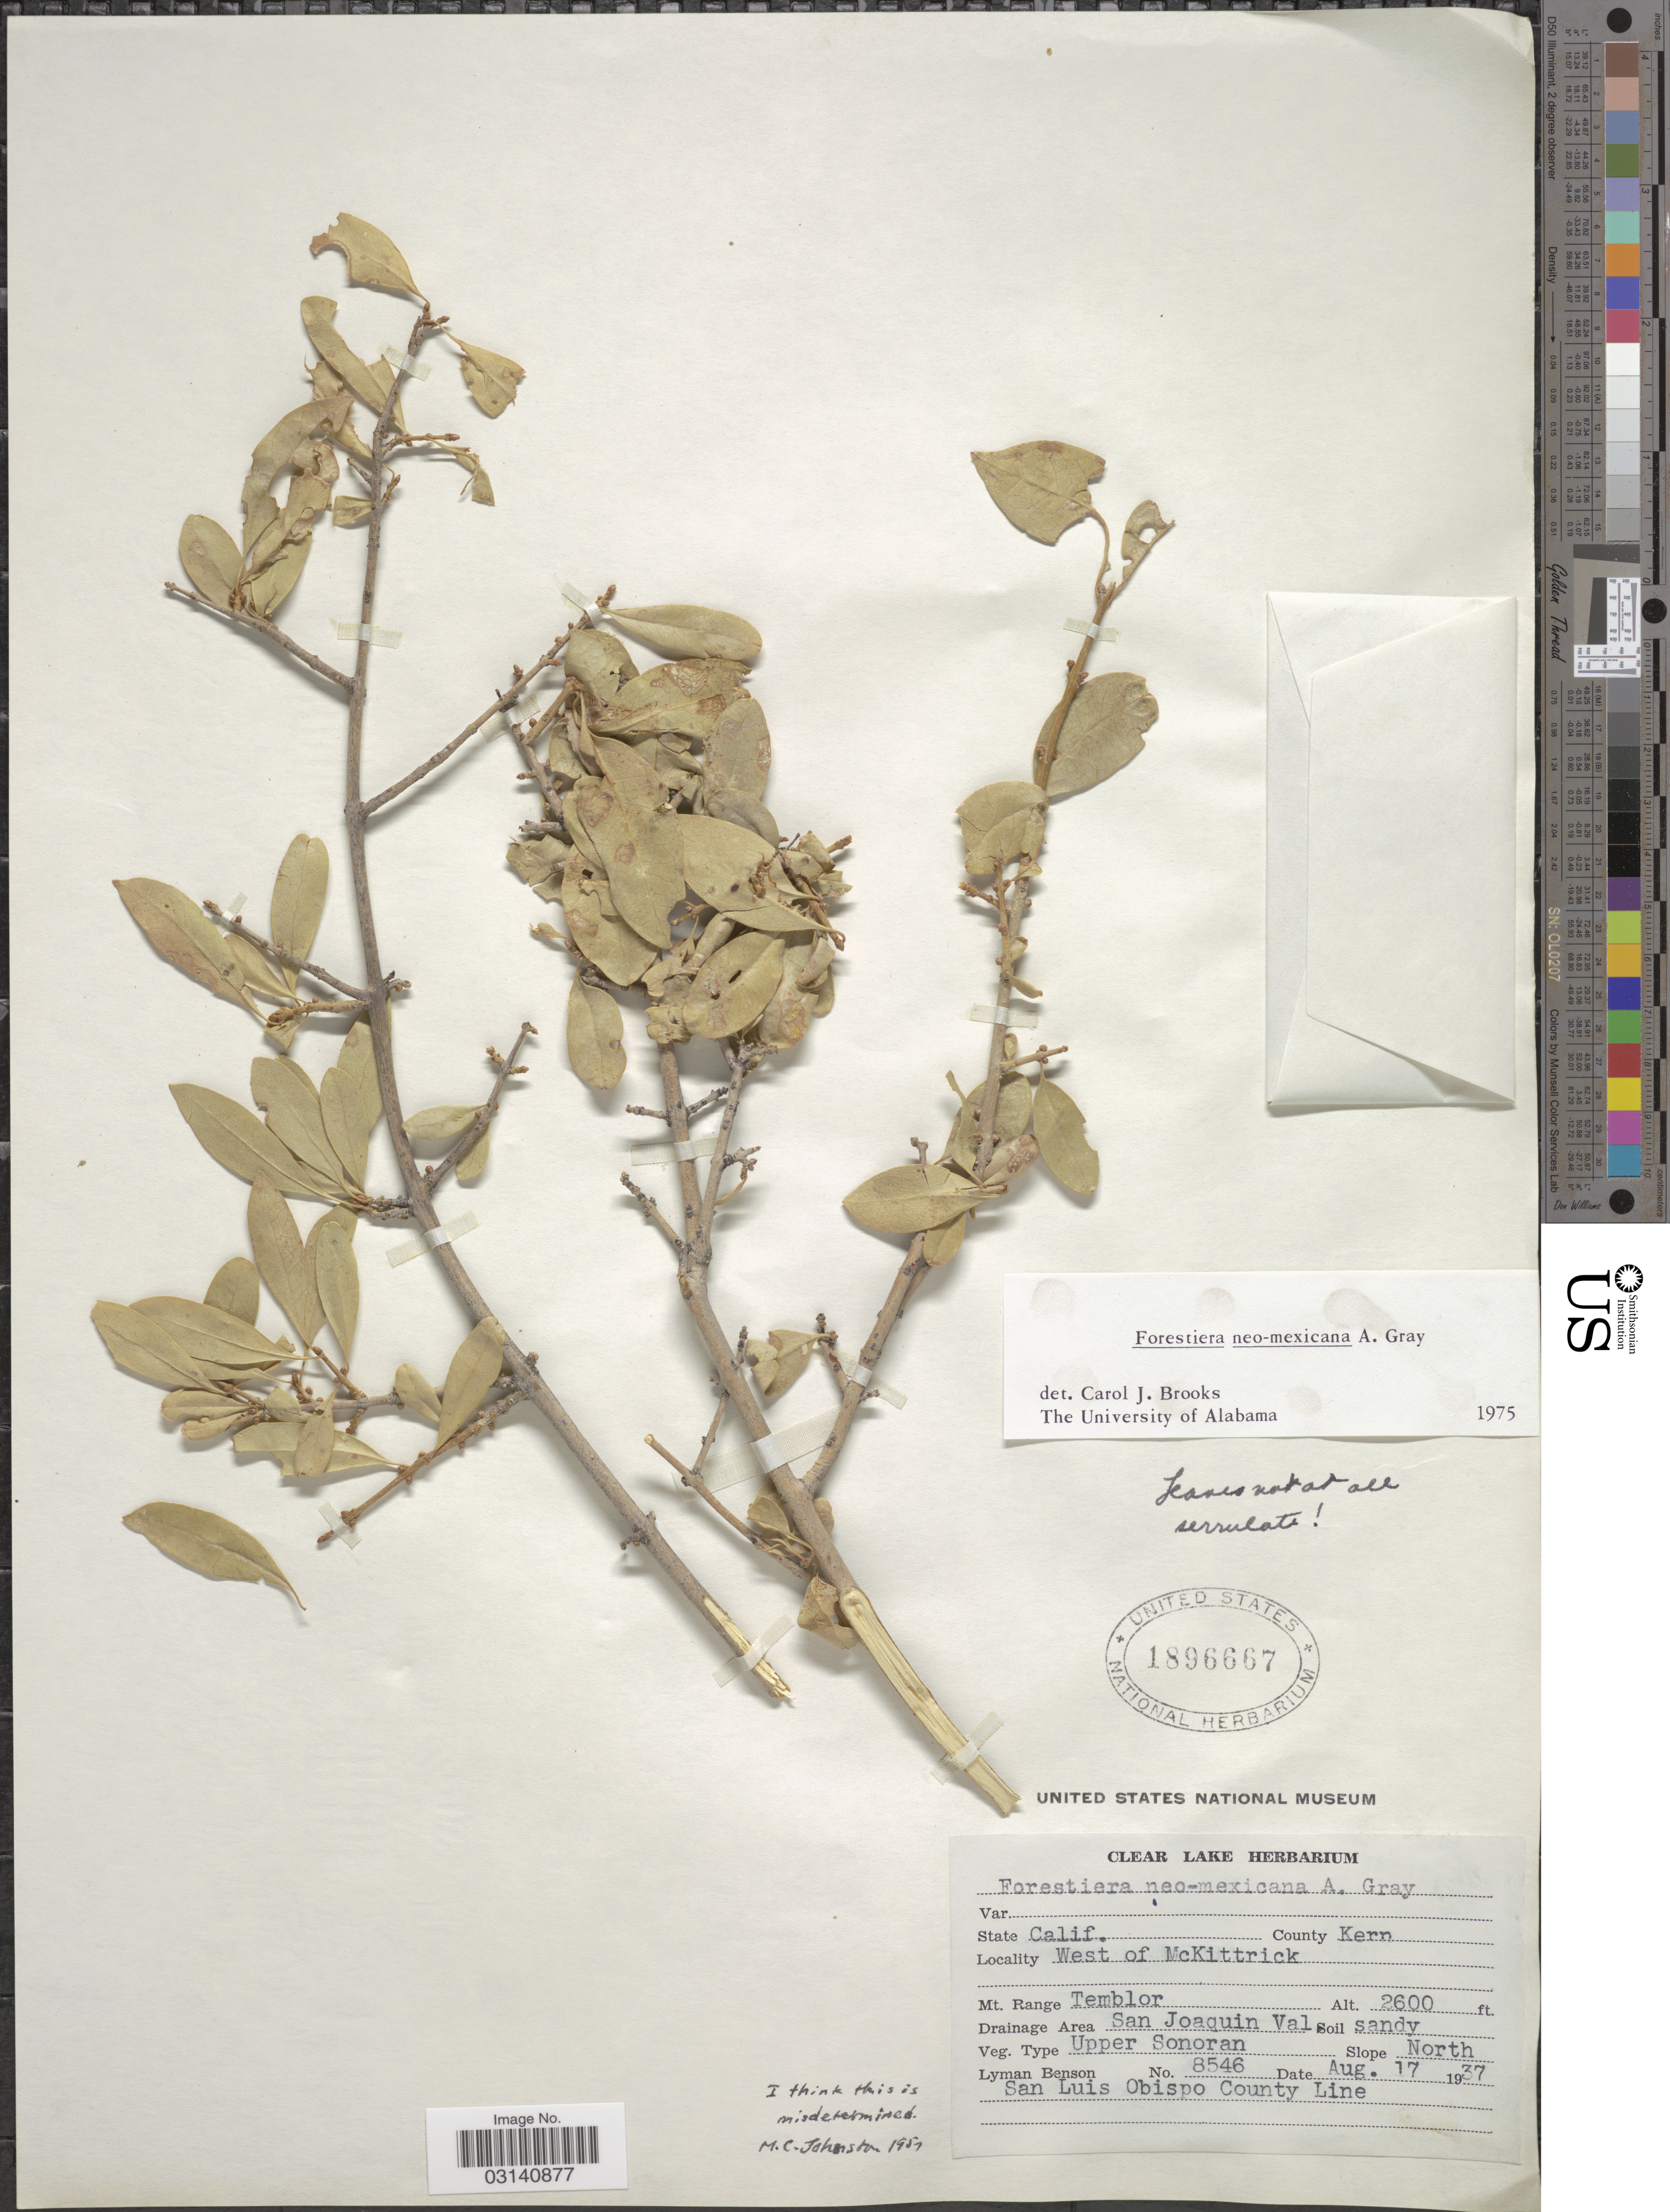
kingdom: Plantae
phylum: Tracheophyta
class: Magnoliopsida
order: Lamiales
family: Oleaceae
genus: Forestiera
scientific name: Forestiera neomexicana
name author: A. Gray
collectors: L. D. Benson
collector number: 8546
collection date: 1937-08-17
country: United States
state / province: California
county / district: San Luis Obispo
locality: County Kern. West of McKittrick. Mt. Range Temblor. Drainage Area San Joaquin Val. San Luis Obispo County Line.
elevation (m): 792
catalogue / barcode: US 1896667